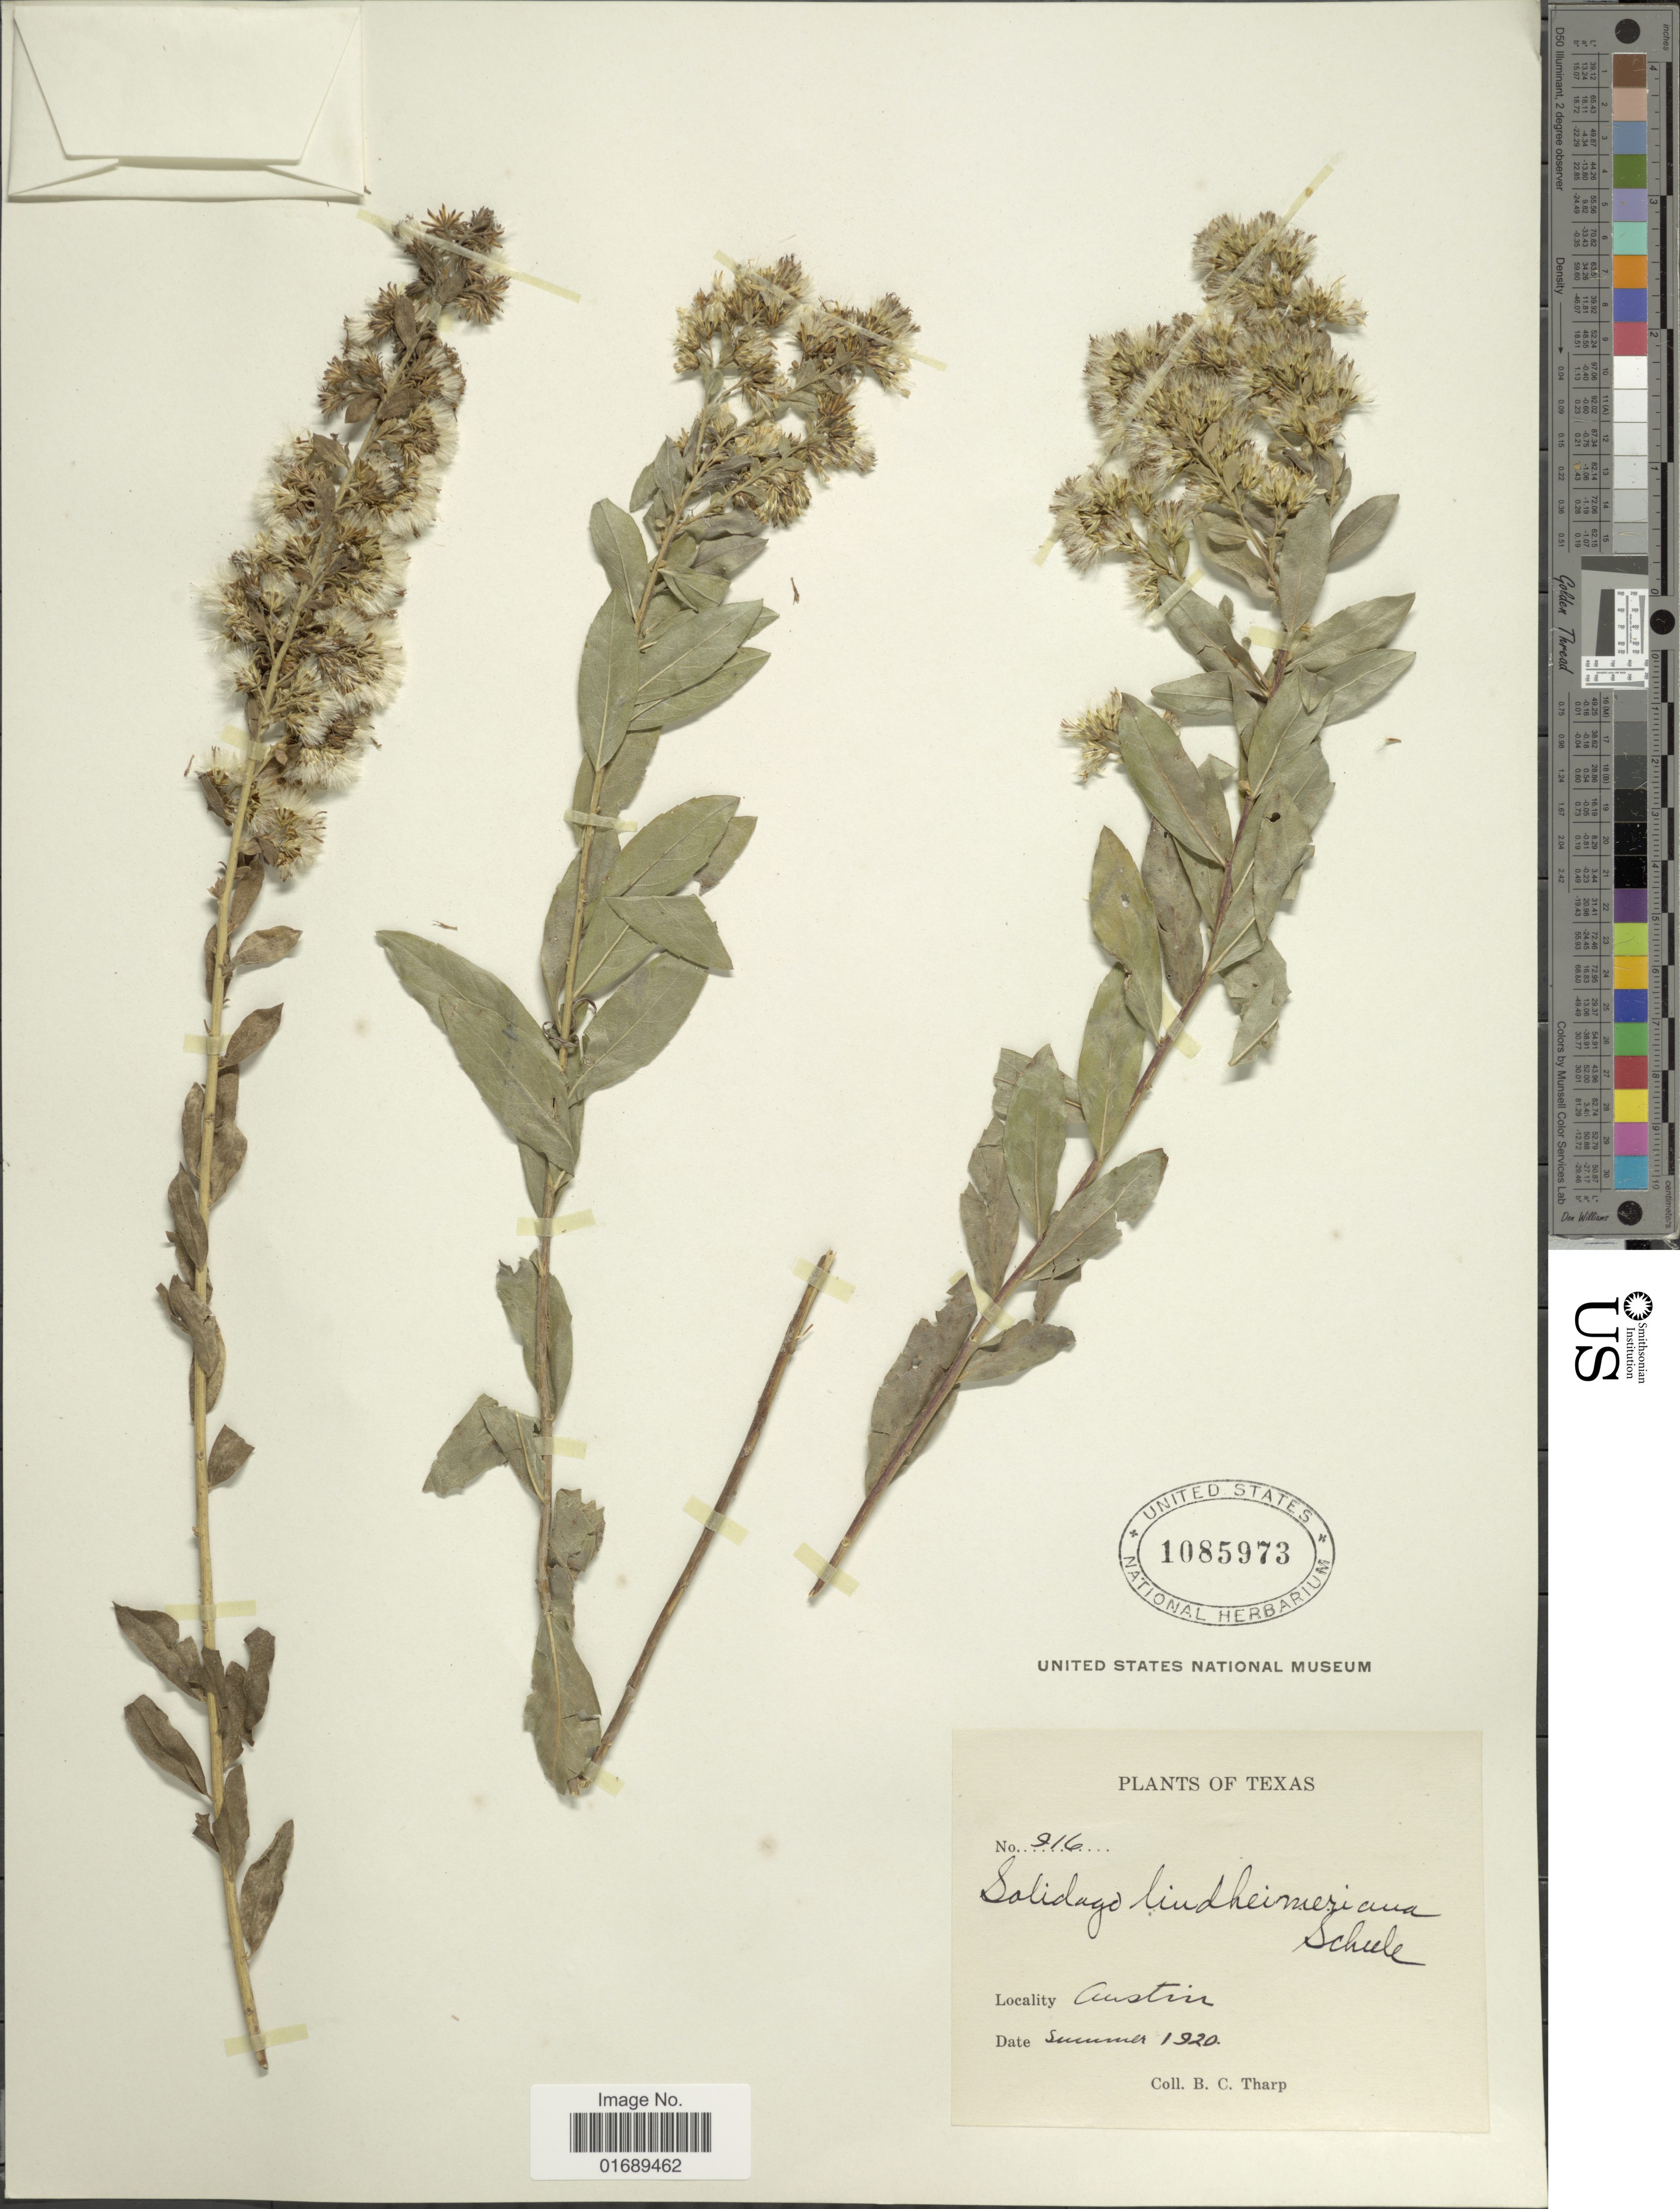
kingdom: Plantae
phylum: Tracheophyta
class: Magnoliopsida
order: Asterales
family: Asteraceae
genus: Solidago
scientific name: Solidago petiolaris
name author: Aiton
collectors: B. C. Tharp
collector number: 916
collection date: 1920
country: United States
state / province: Texas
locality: Austin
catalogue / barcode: US 1085973